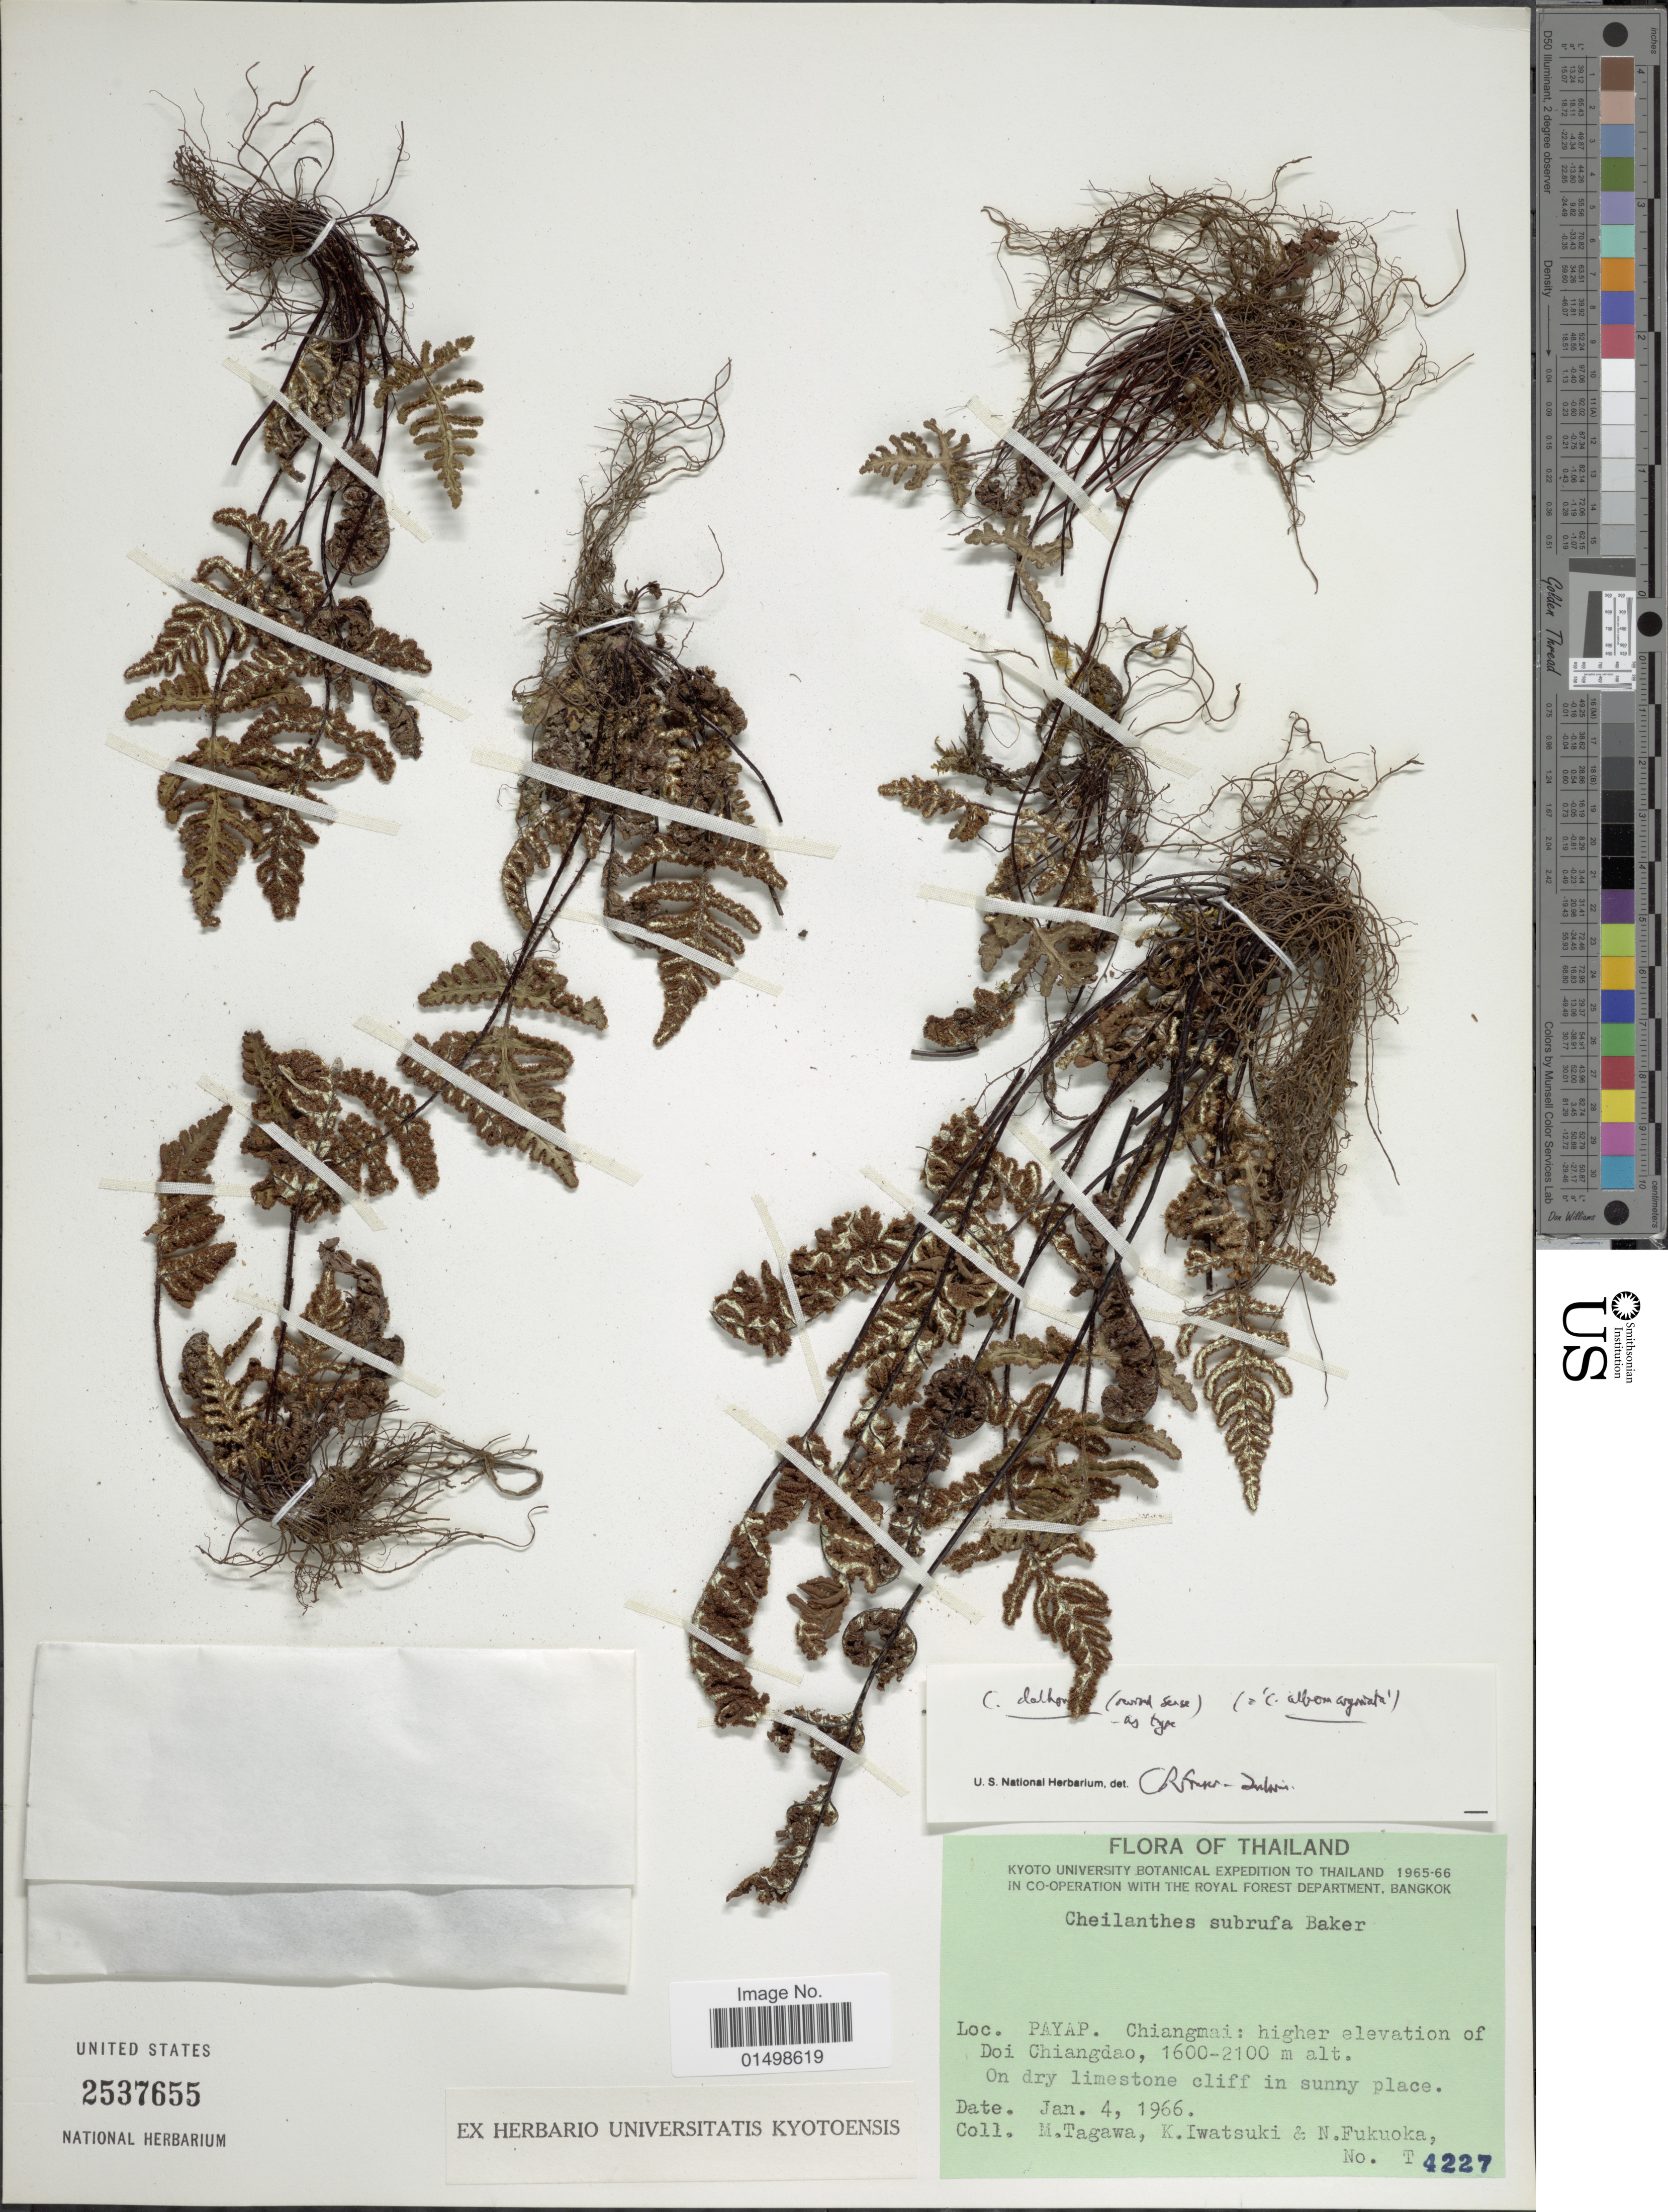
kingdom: Plantae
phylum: Tracheophyta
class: Polypodiopsida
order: Polypodiales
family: Pteridaceae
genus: Aleuritopteris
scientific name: Aleuritopteris subrufa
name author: (Baker) Ching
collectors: M. Tagawa, K. Iwatsuki & N. Fukuoka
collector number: T4227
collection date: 1966-01-04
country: Thailand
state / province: Chiang Mai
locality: Flora of Thaliand. Payap. Chiangmai: higher elevation of Doi Chiangdao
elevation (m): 1600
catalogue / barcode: US 2537655